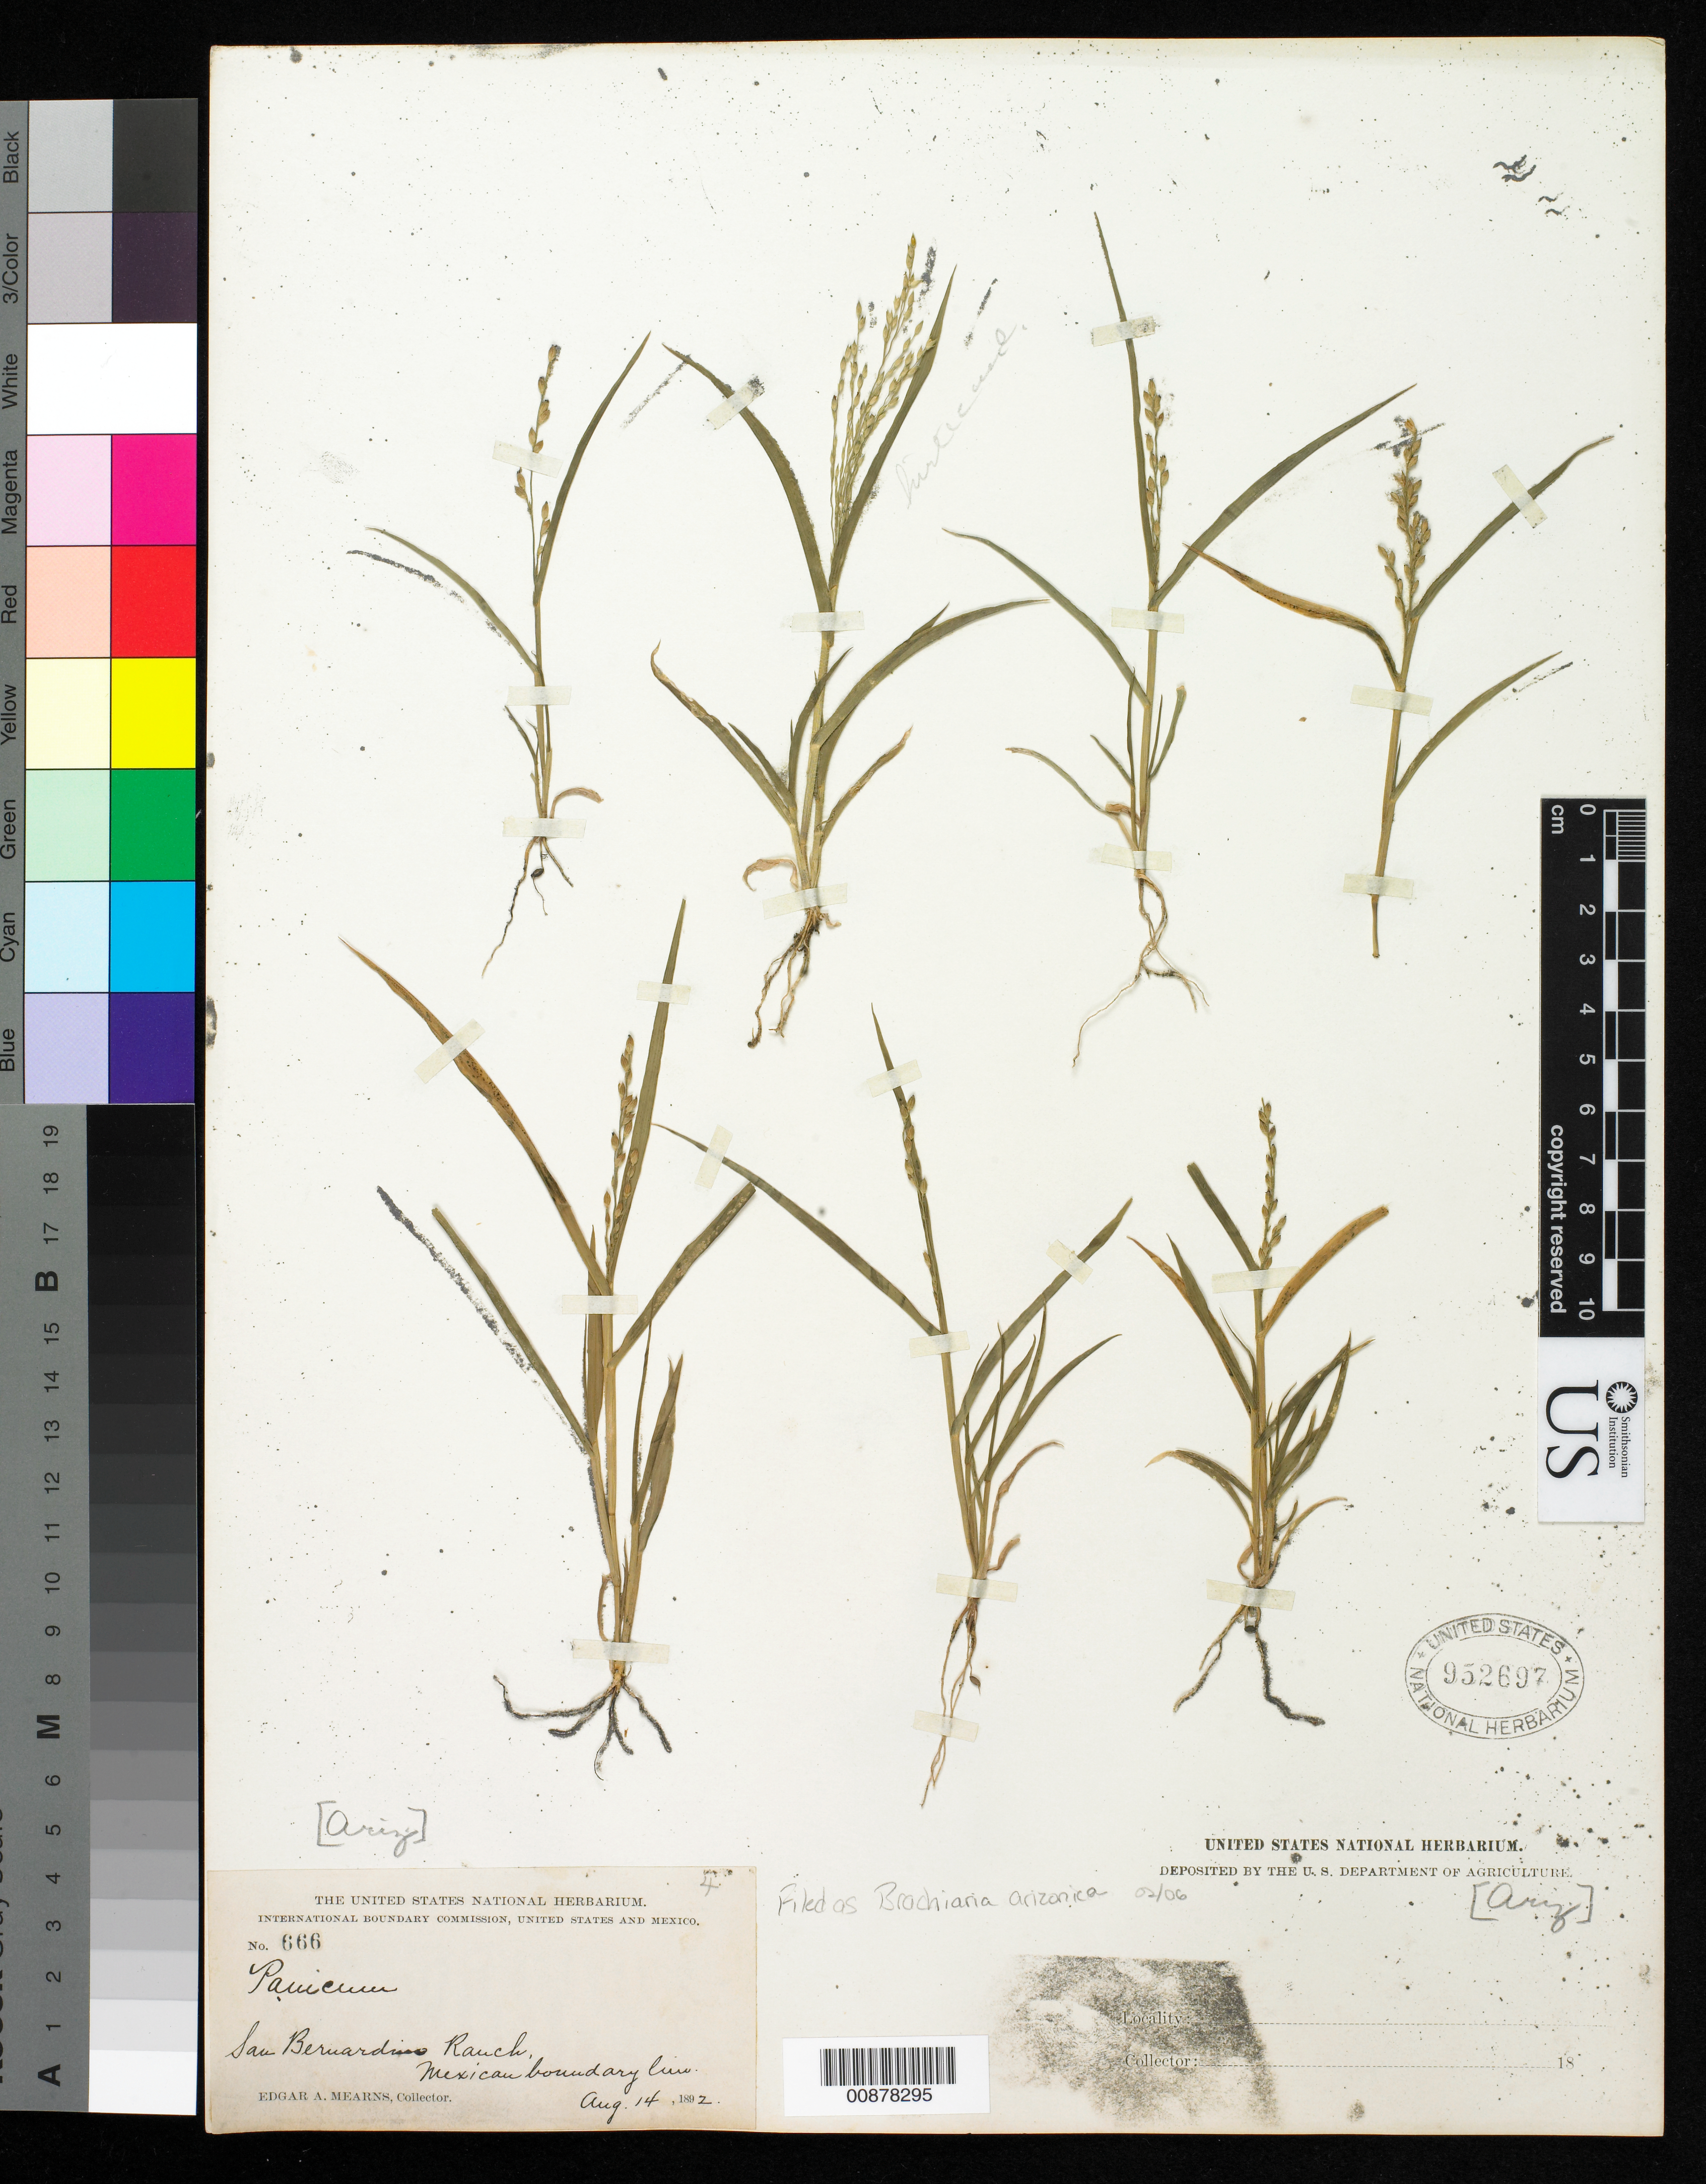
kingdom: Plantae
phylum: Tracheophyta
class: Liliopsida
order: Poales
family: Poaceae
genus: Urochloa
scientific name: Urochloa arizonica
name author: (Scribn. & Merr.) Morrone & Zuloaga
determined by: Poaceae Reorganization Project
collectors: E. A. Mearns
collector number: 666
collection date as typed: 14 Aug 1892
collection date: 1892-08-14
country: United States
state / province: Arizona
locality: San Bernardino Ranch, Mexican Boundary Line.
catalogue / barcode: US 952697